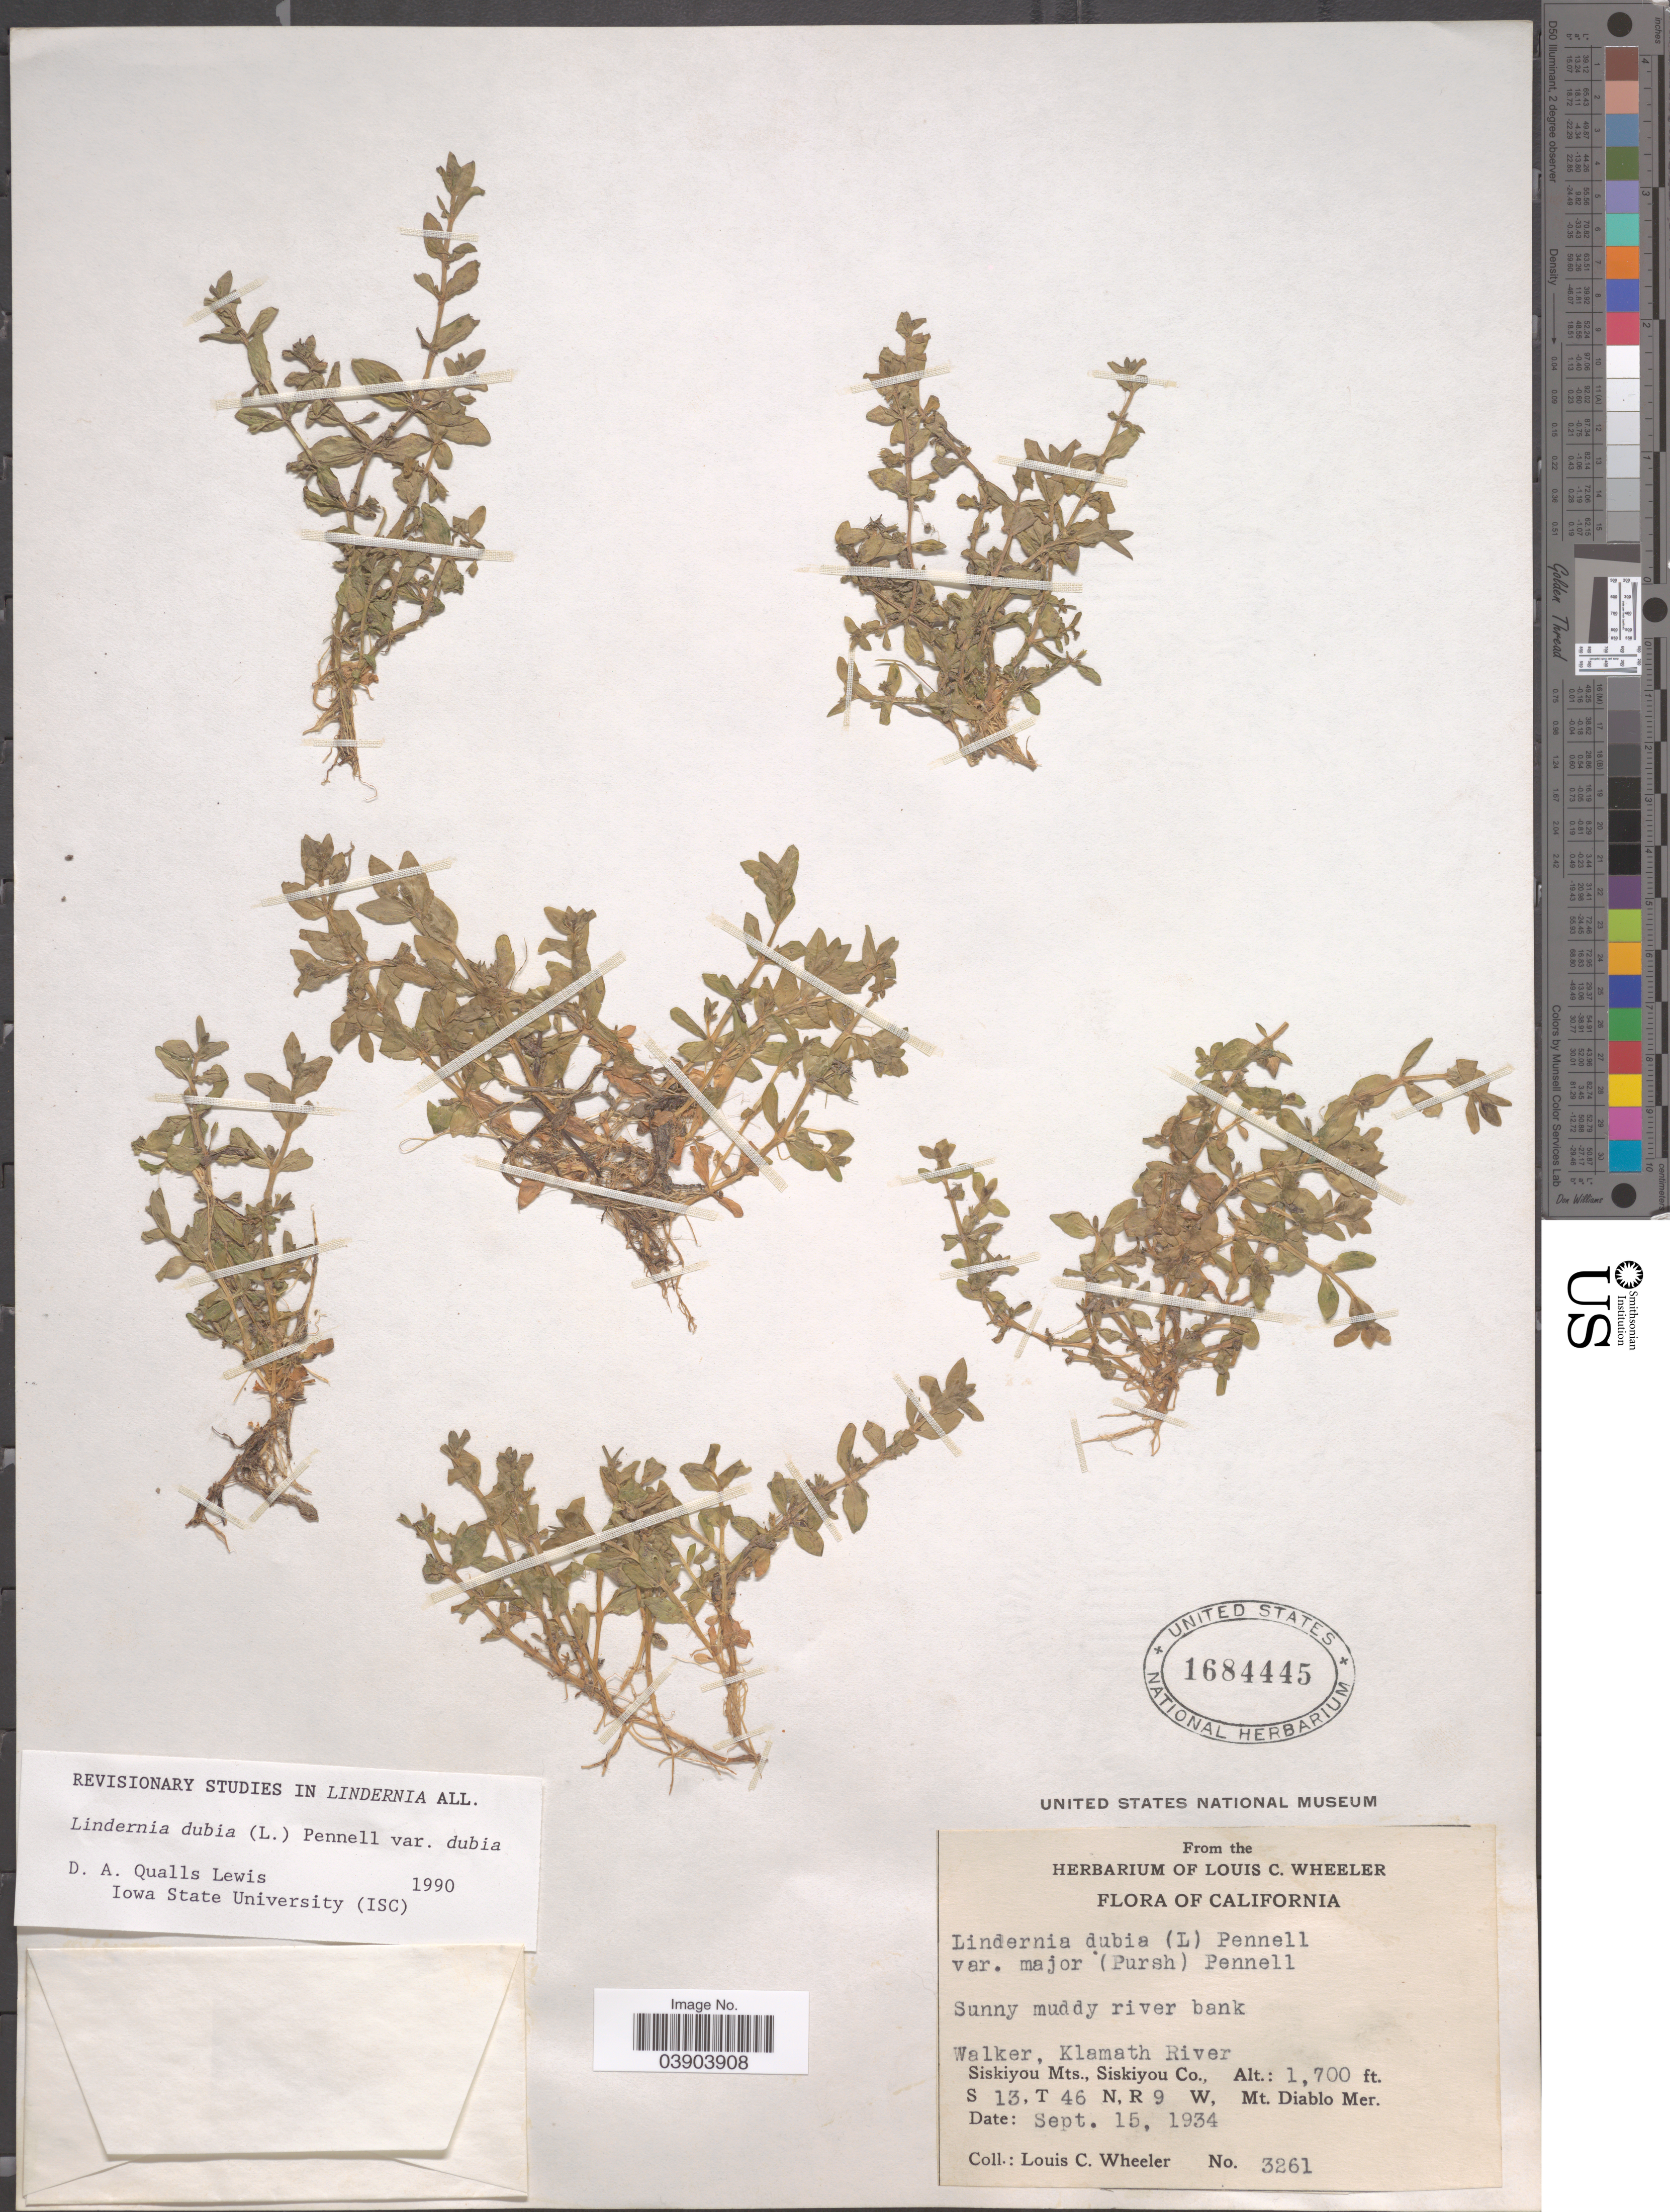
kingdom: Plantae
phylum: Tracheophyta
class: Magnoliopsida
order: Lamiales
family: Linderniaceae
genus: Lindernia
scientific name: Lindernia dubia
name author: (L.) Pennell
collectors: L. C. Wheeler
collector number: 3261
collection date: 1934-09-15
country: United States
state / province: California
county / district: Siskiyou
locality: Walker, Klamath River. Siskiyou Mts., Siskiyou Co. S 13, T 46 N, R 9 W, Mt. Diablo Mer.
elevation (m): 518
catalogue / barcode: US 1684445